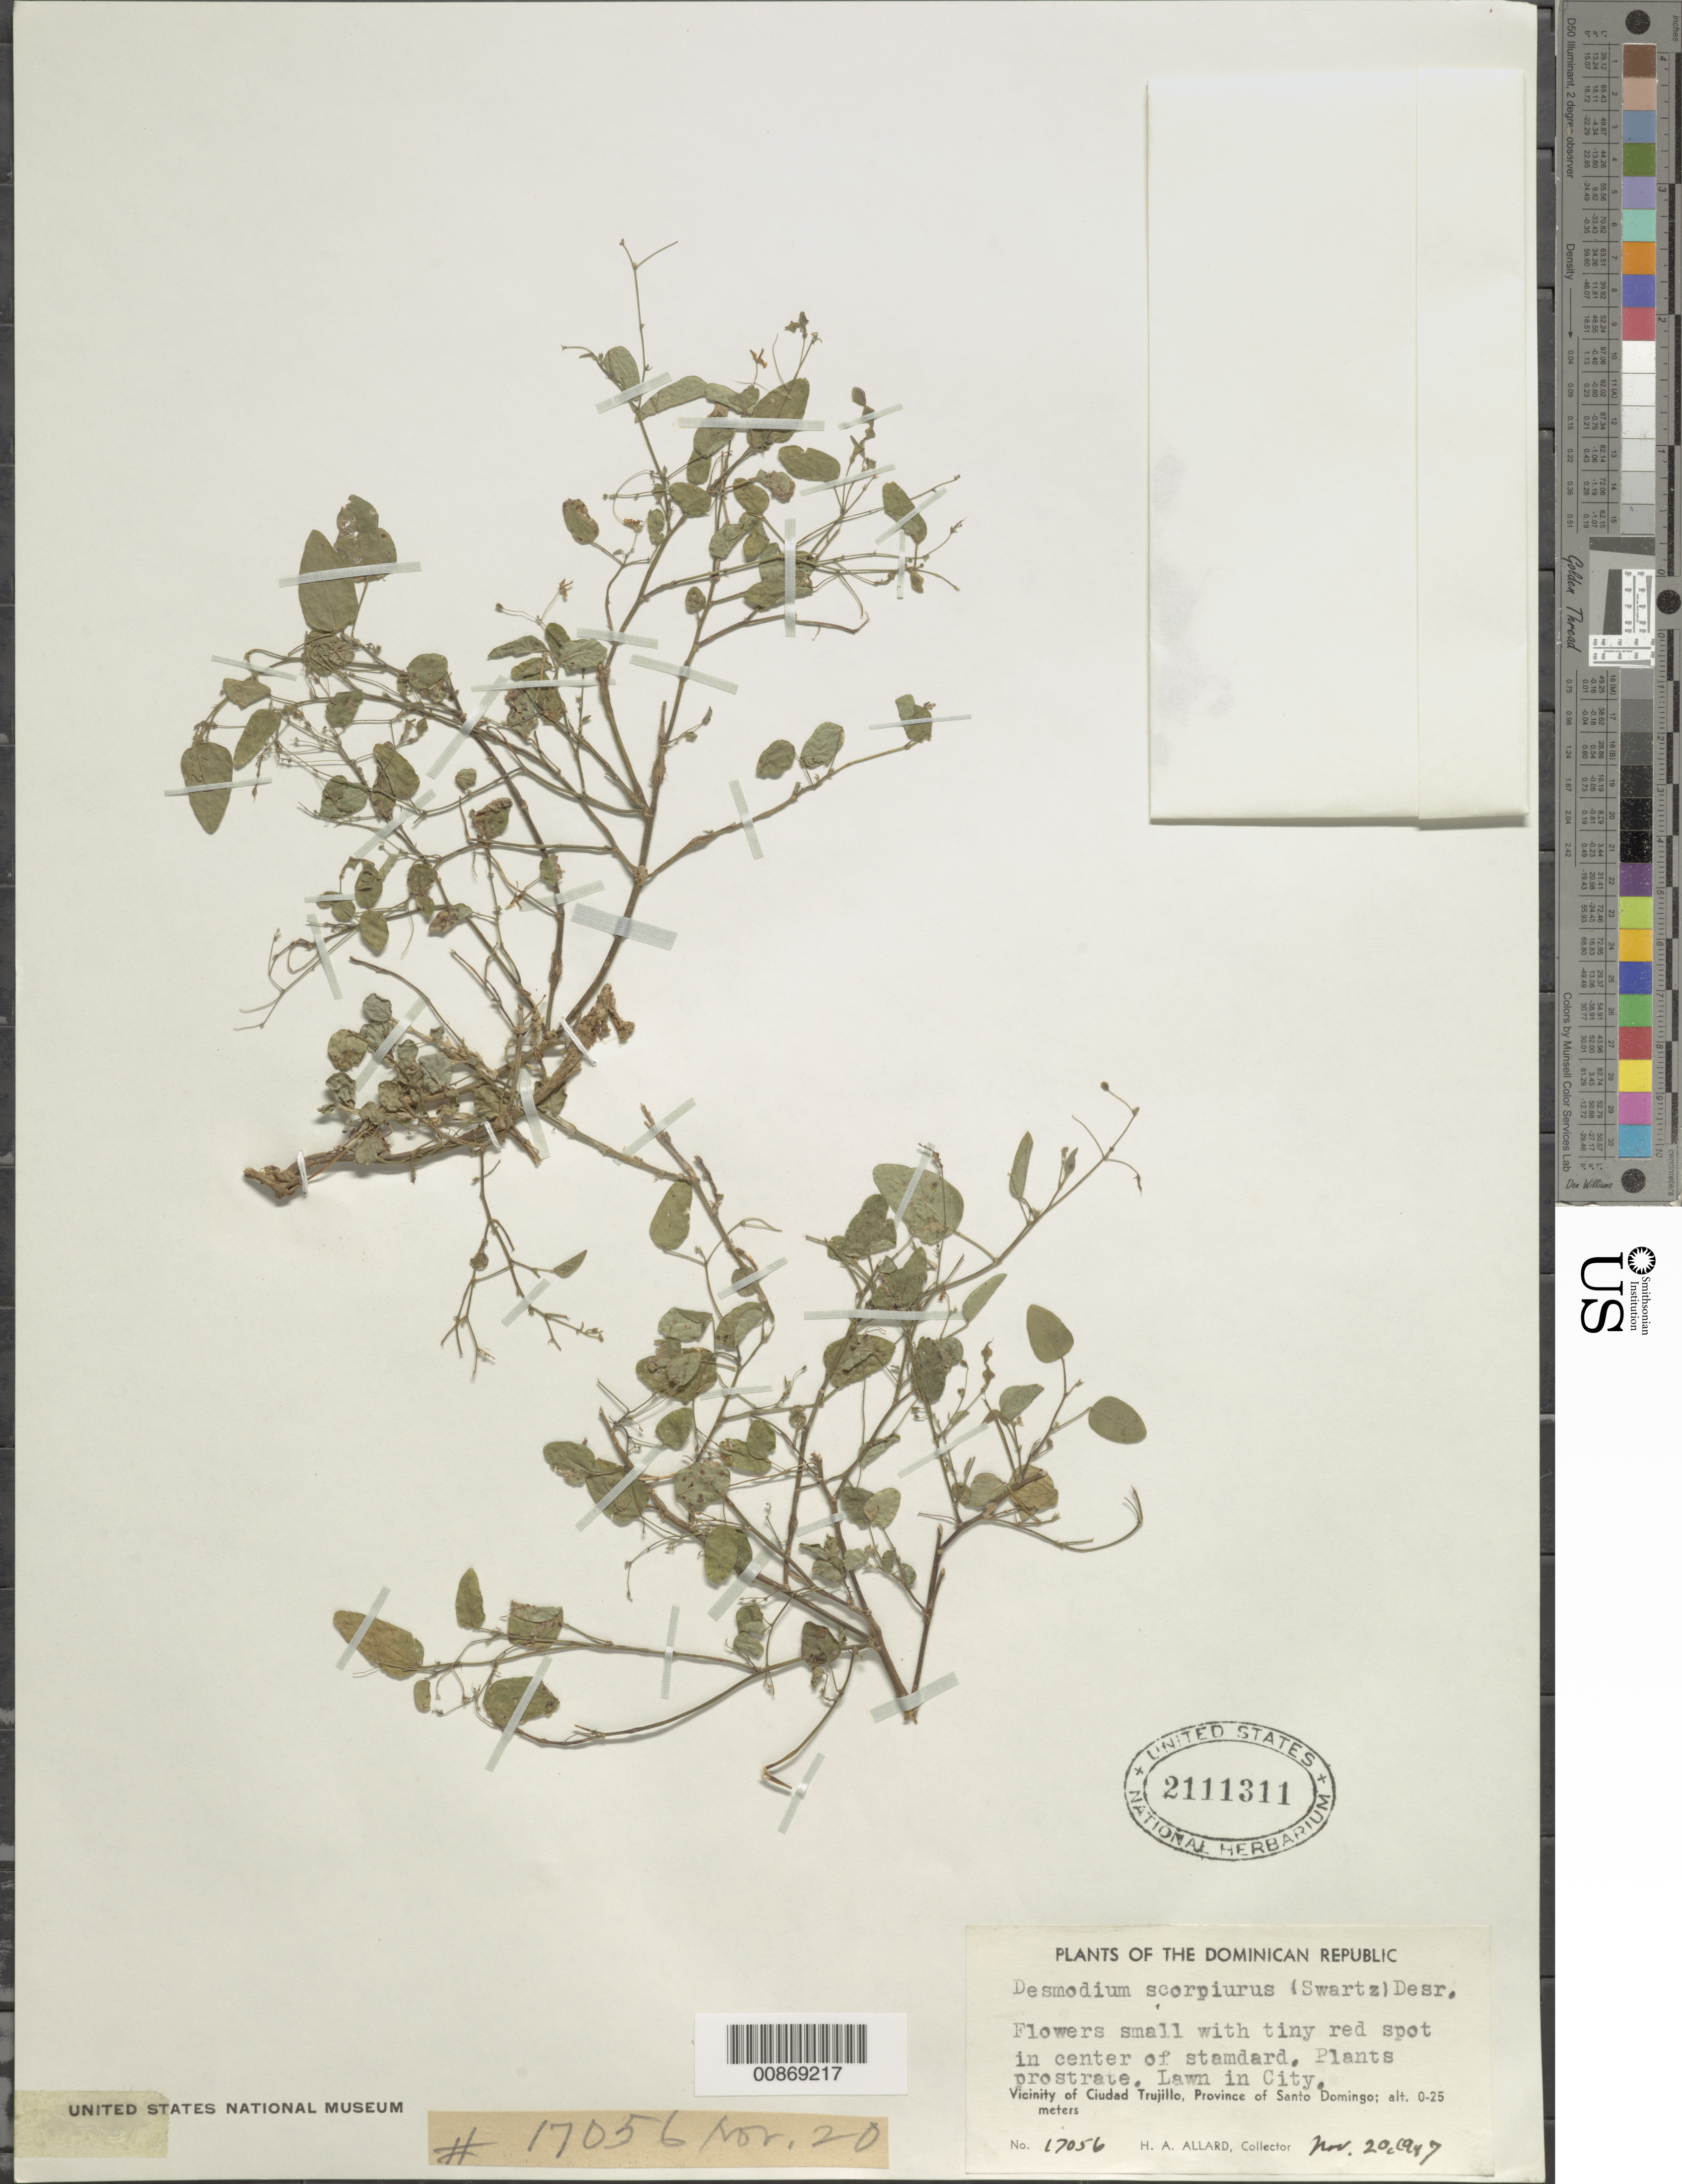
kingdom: Plantae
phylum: Tracheophyta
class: Magnoliopsida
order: Fabales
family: Fabaceae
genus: Desmodium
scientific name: Desmodium scorpiurus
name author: (Sw.) Desv. ex DC.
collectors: H. A. Allard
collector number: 17056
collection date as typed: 20 Nov 1947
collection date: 1947-11-20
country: Dominican Republic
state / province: Distrito Nacional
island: Hispaniola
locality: Vicinity of Ciudad Trujillo, Province of Santo Domingo (obsolete). Lawn in City.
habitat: Lawn.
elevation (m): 0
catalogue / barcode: US 2111311